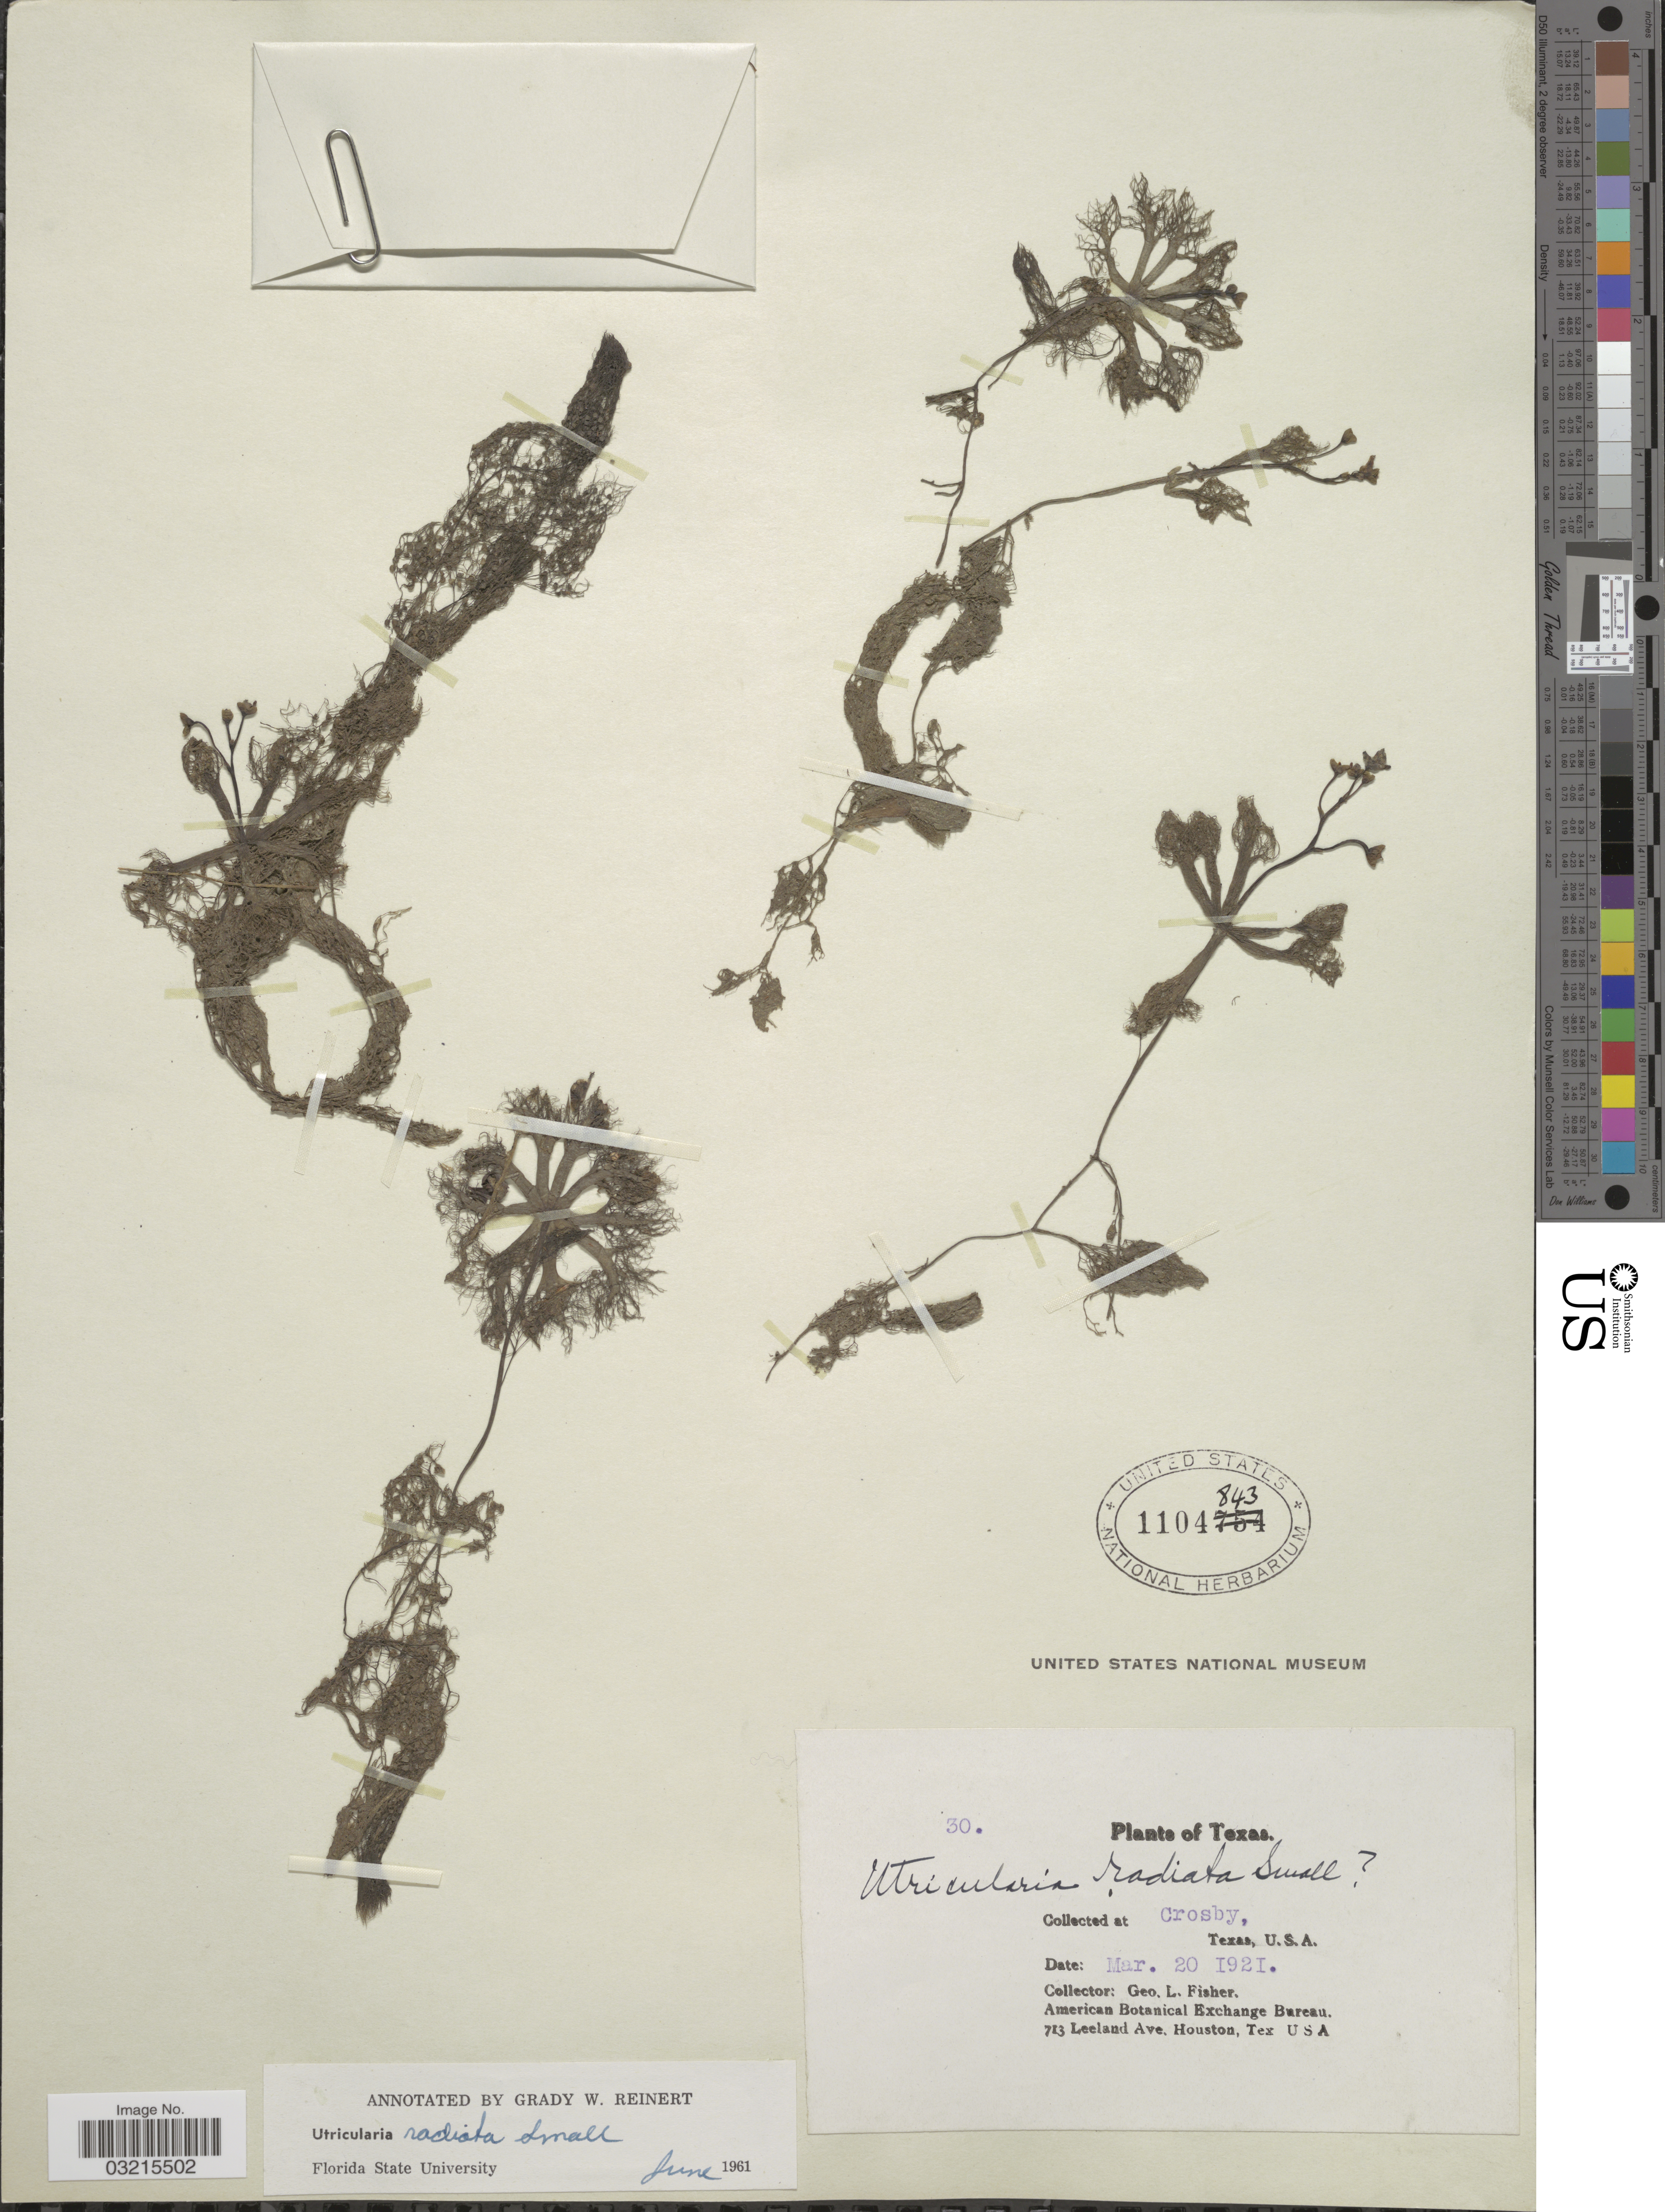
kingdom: Plantae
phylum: Tracheophyta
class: Magnoliopsida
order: Lamiales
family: Lentibulariaceae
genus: Utricularia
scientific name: Utricularia radiata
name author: Small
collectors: G. L. Fisher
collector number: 30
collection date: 1921-03-20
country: United States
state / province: Texas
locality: Crosby. Texas, U.S.A.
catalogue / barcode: US 1104843